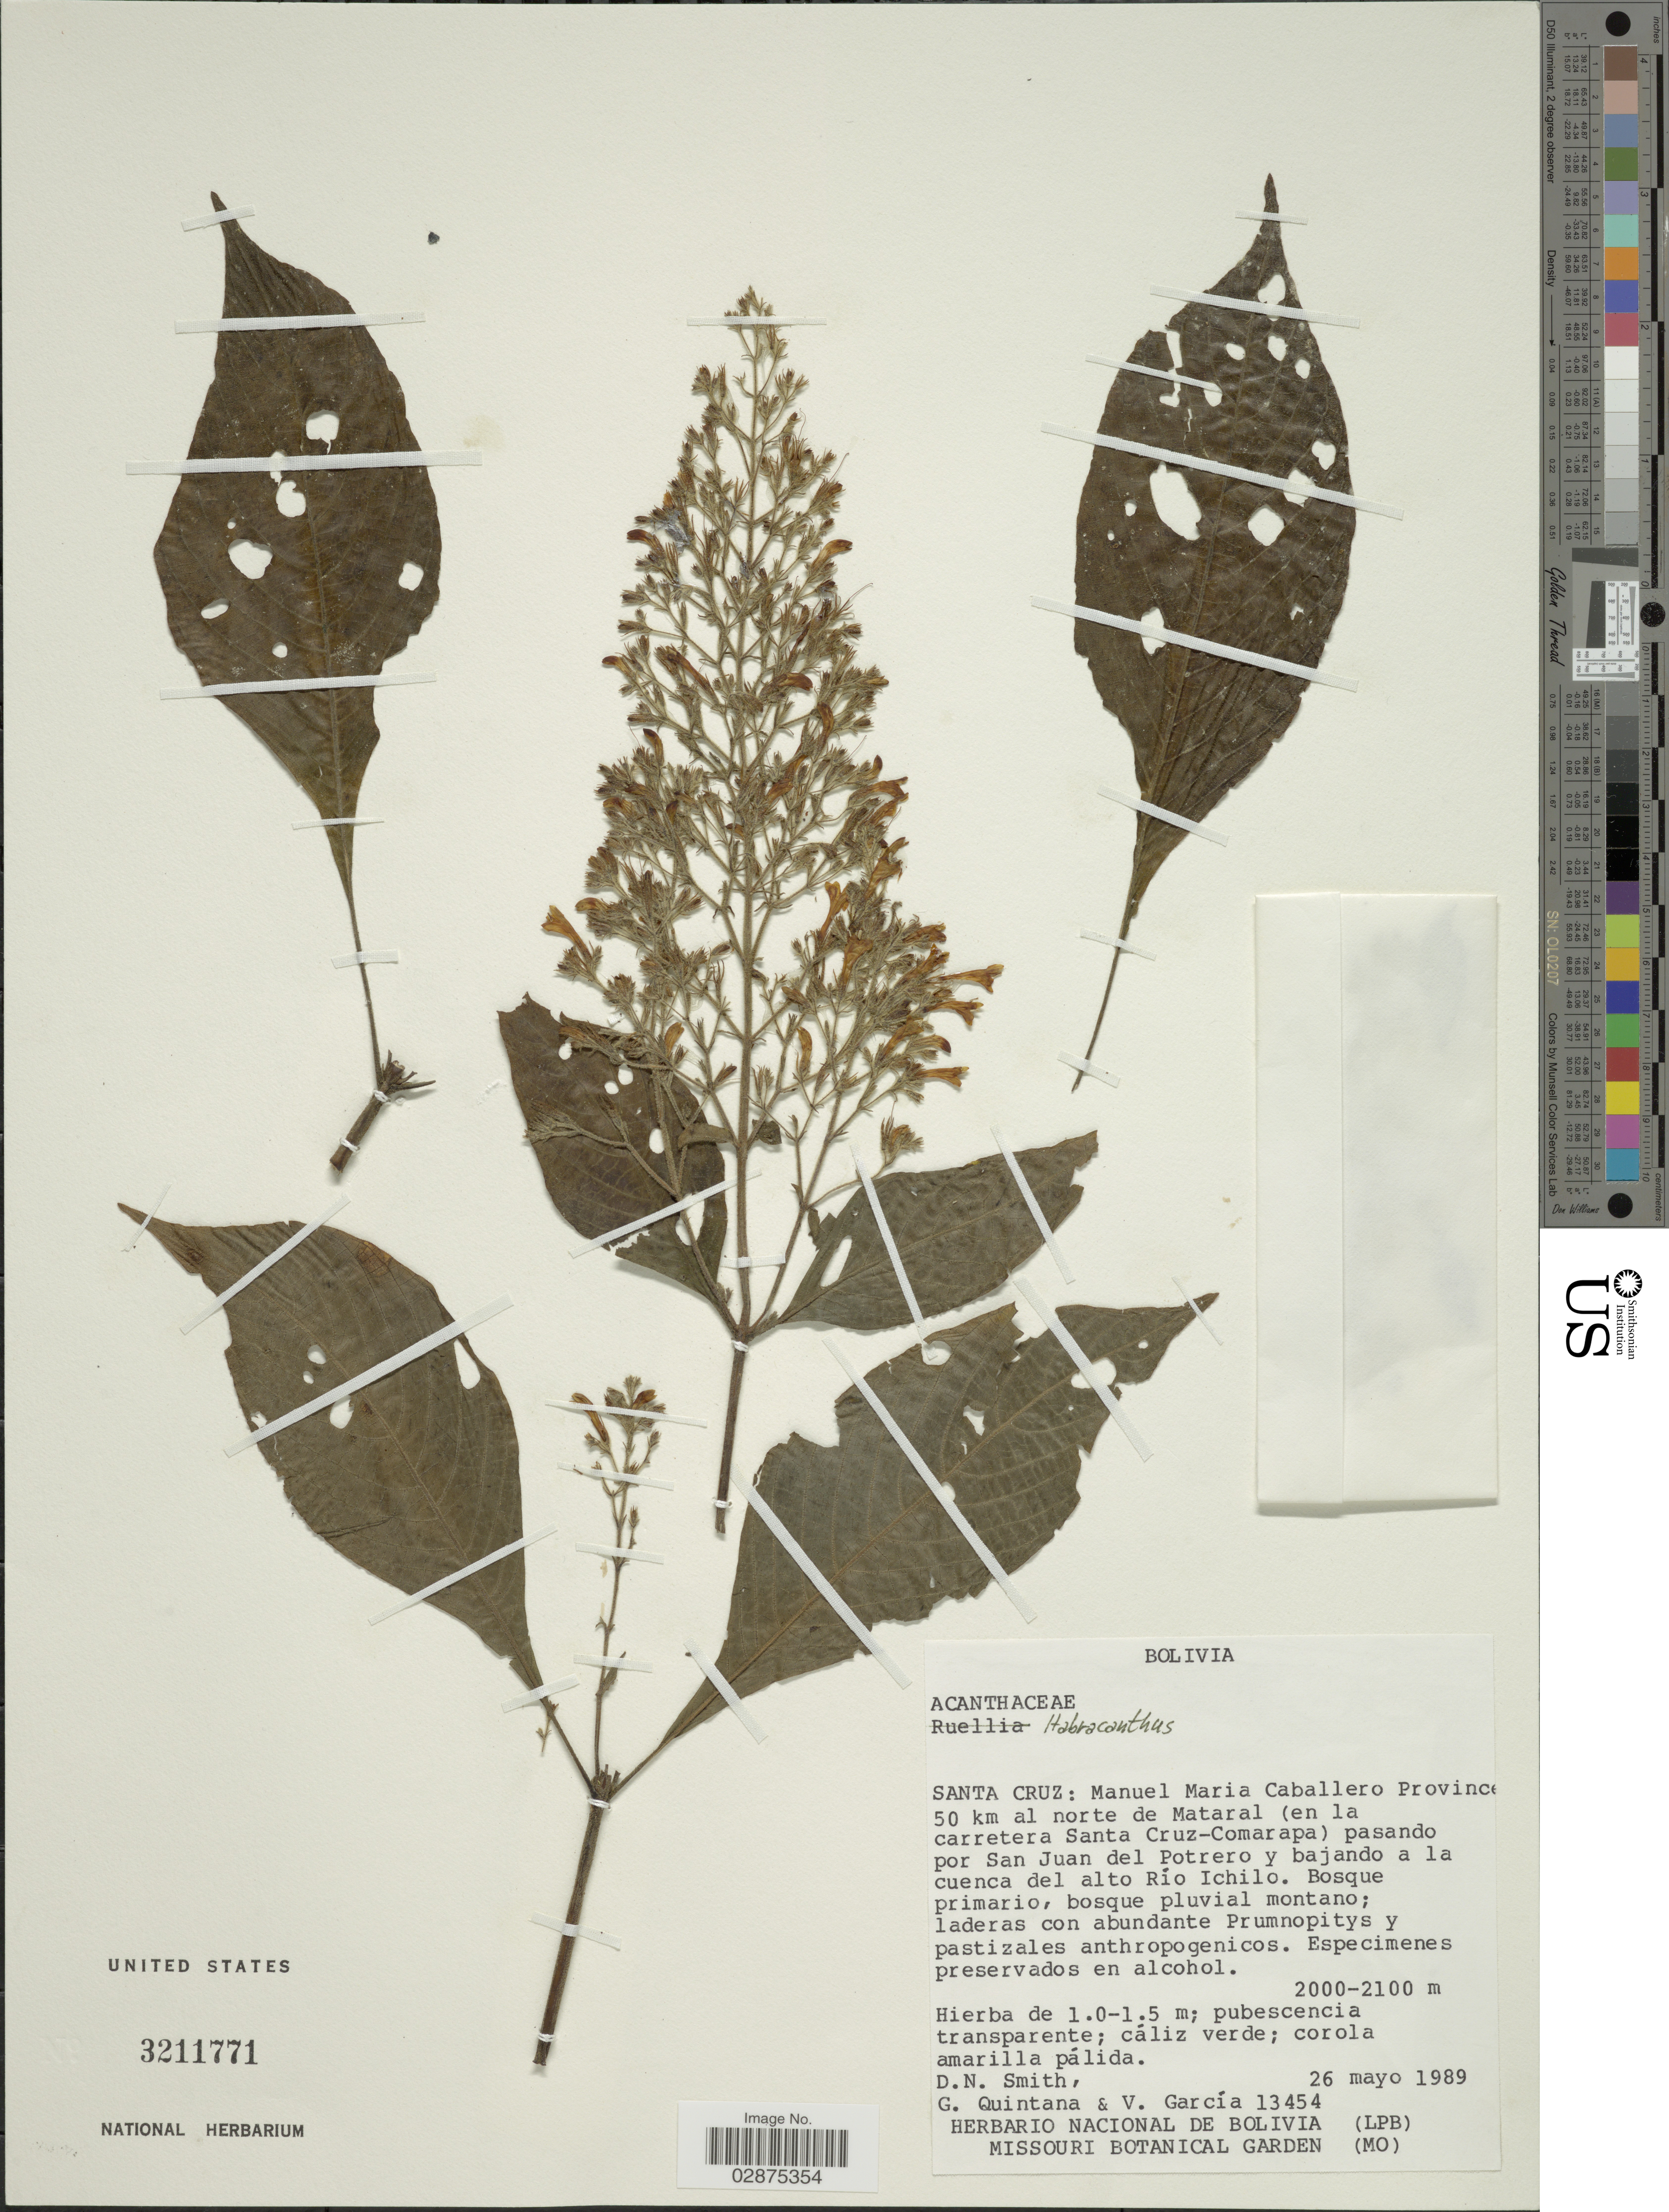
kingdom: Plantae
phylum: Tracheophyta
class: Magnoliopsida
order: Lamiales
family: Acanthaceae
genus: Stenostephanus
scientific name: Stenostephanus pyramidalis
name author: (Lindau) Wassh.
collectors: D. Smith, G. Quintana & V. Garcia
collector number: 13454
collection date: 1989-05-26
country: Bolivia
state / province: Santa Cruz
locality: Manuel Maria Caballero Province. 50 km al norte de Mataral (en la carretera Santa Cruz-Comarapa) pasando por San Juan del Potrero y bajando a la cuenca del alto Río Ichilo.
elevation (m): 2000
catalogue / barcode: US 3211771